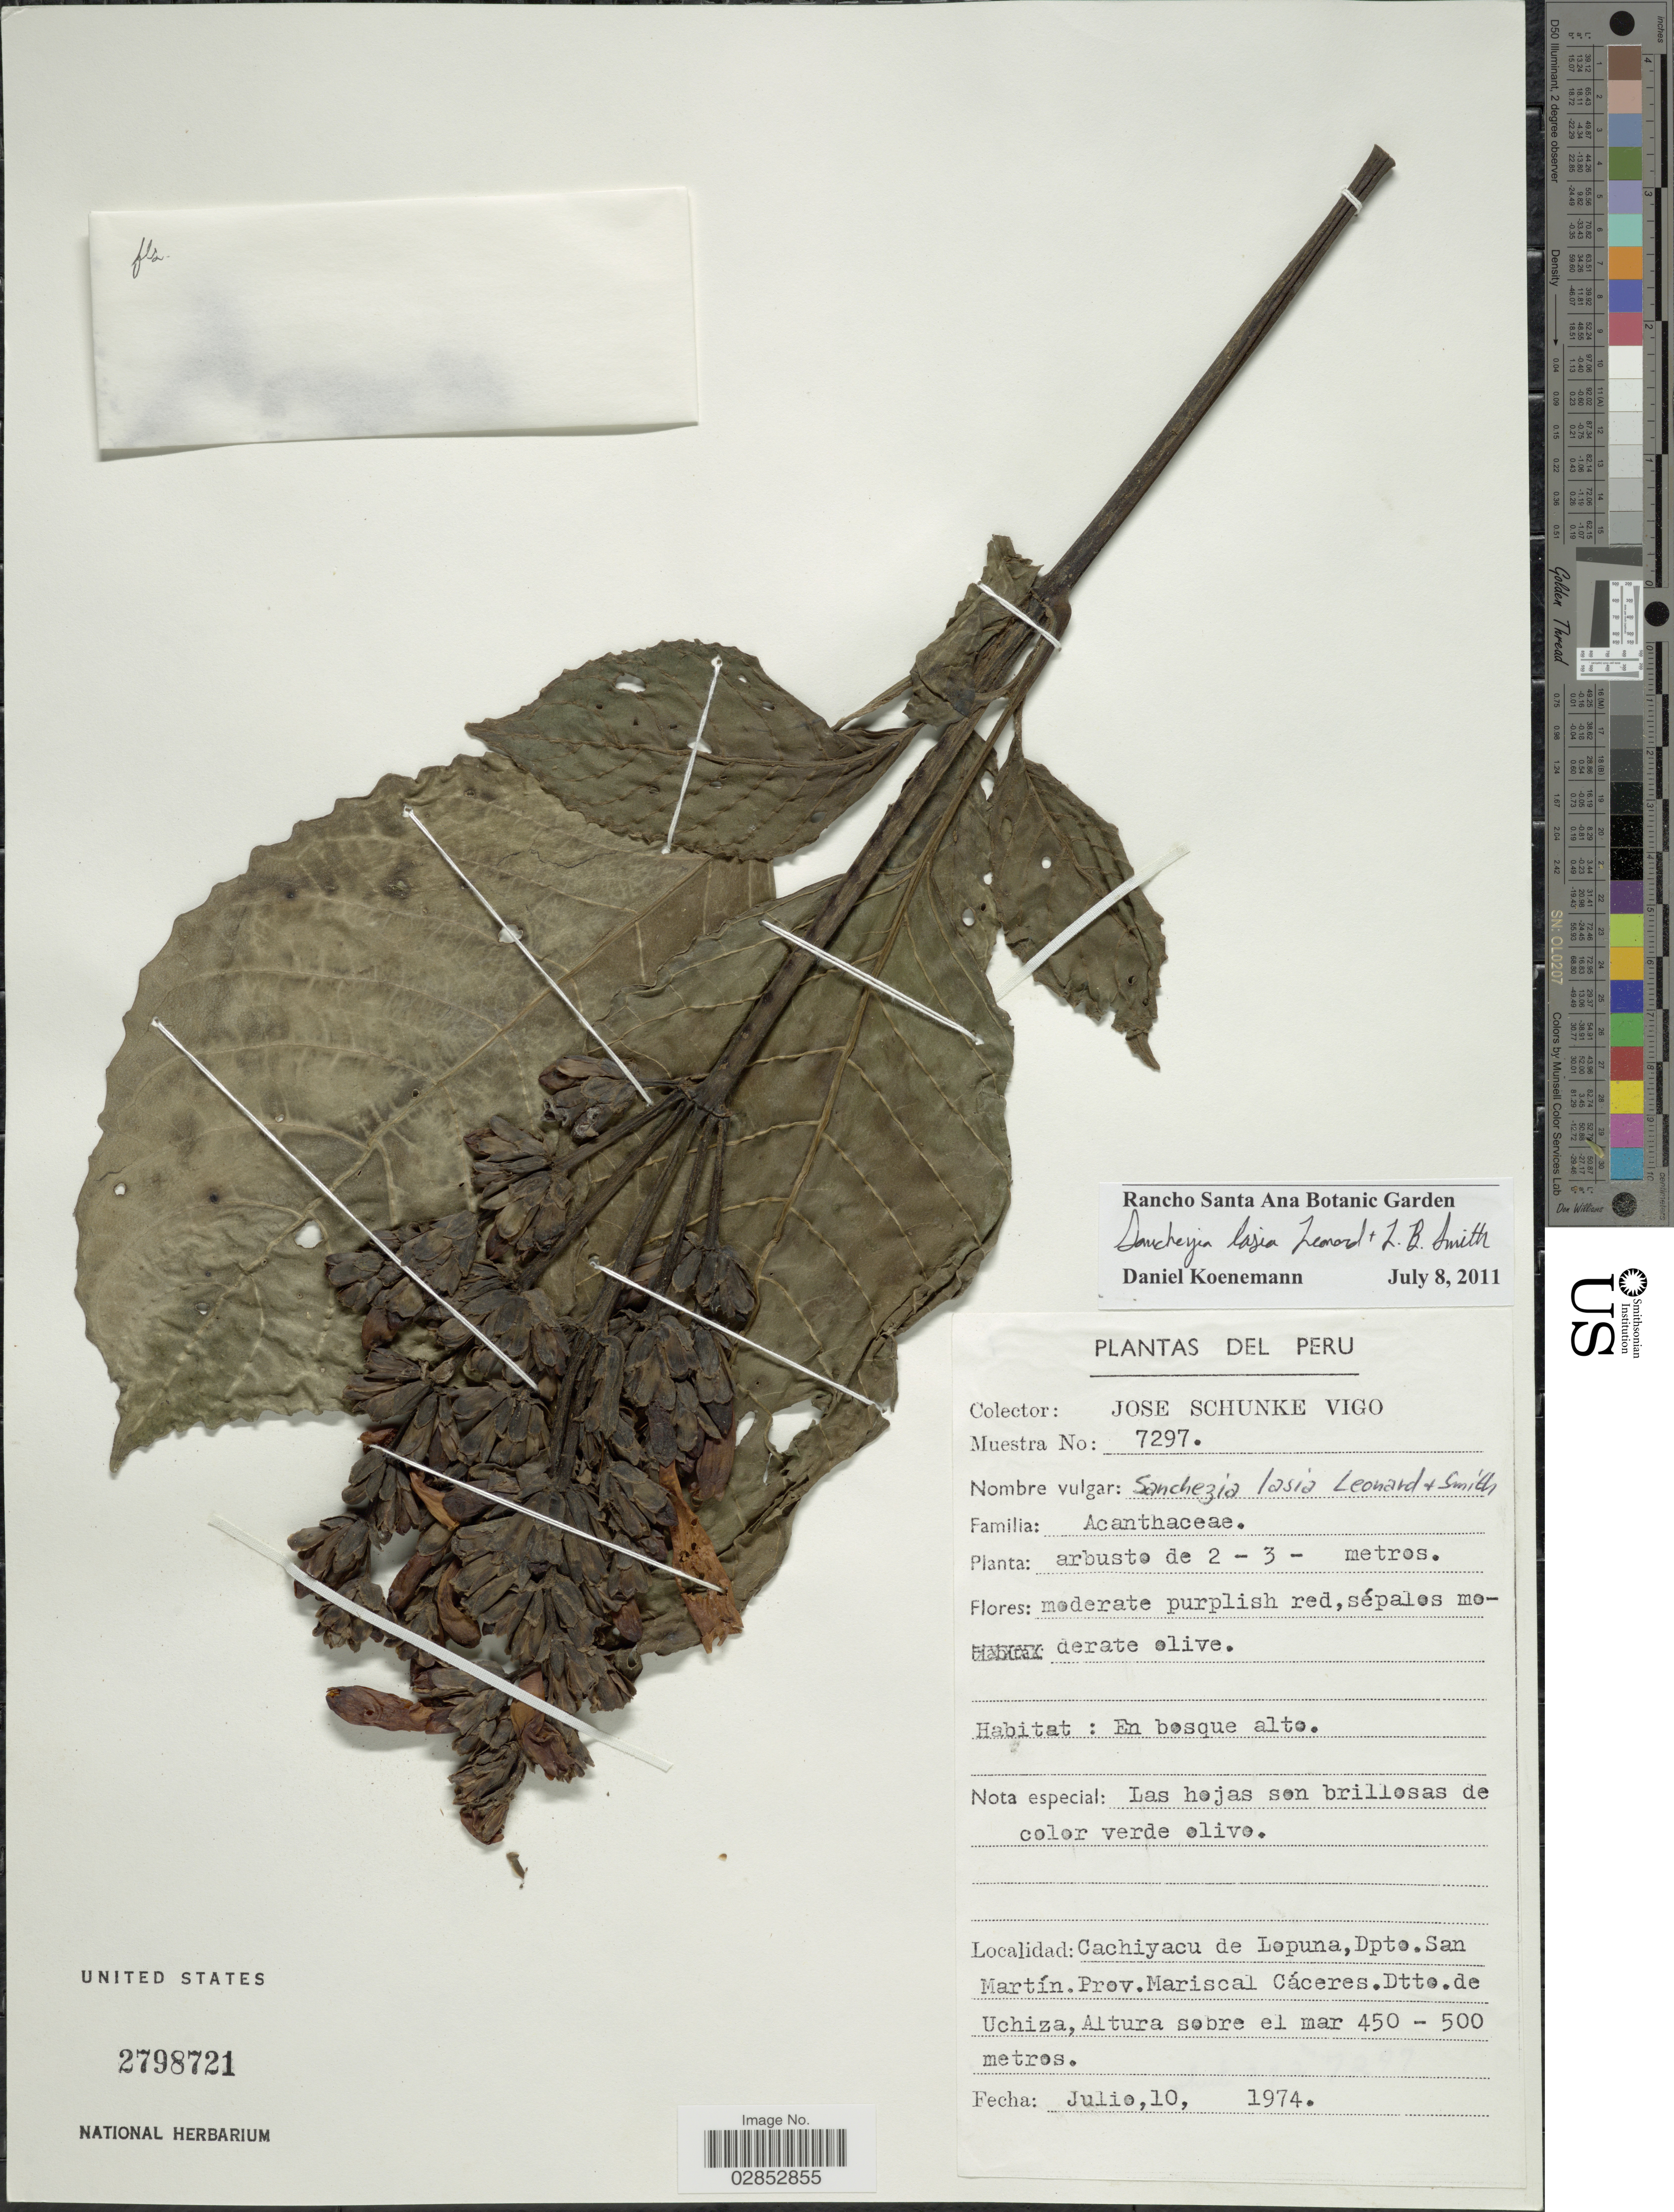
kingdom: Plantae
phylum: Tracheophyta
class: Magnoliopsida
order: Lamiales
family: Acanthaceae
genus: Sanchezia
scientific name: Sanchezia lasia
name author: Leonard & L.B. Sm.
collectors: J. Schunke Vigo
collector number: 7297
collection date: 1974-07-10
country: Peru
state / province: San Martín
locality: Cachiyacu de Lopuna, Dpto. San Martín. Prov. Mariscal Cáceres. Dtto. de Uchiza.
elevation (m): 450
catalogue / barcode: US 2798721